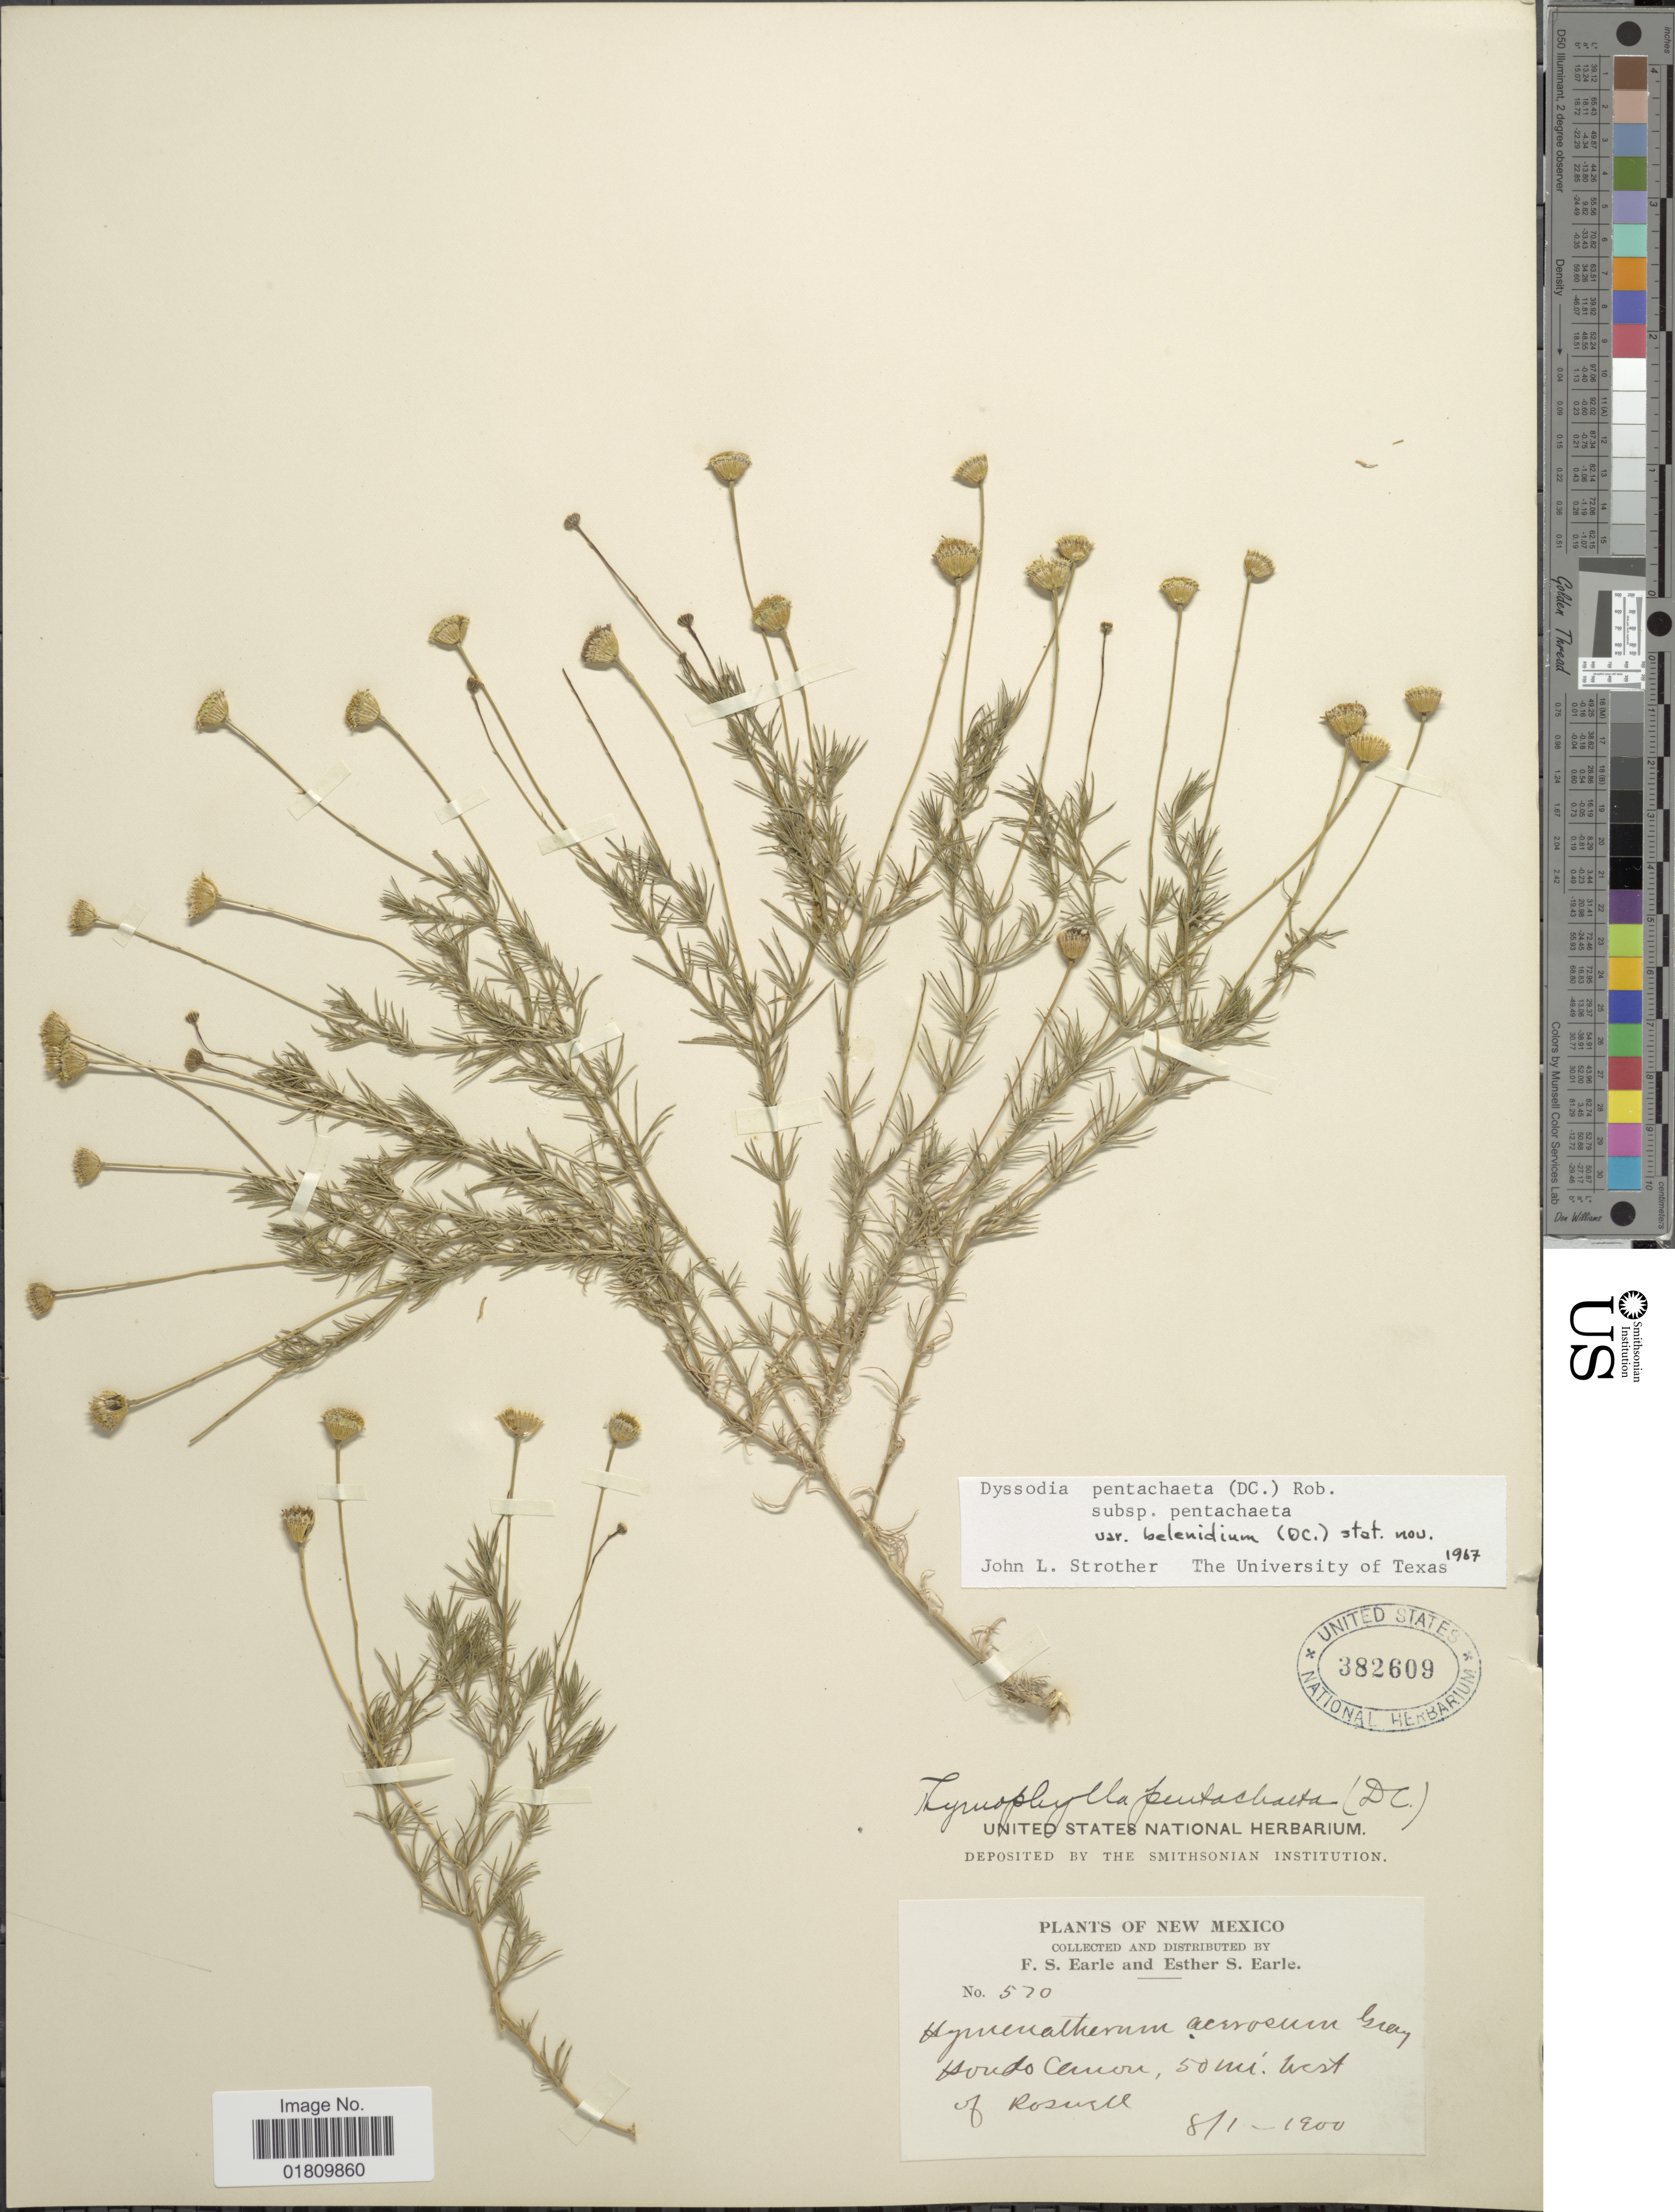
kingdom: Plantae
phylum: Tracheophyta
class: Magnoliopsida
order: Asterales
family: Asteraceae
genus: Thymophylla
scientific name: Thymophylla pentachaeta var. belenidium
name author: (DC.) Strother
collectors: F. S. Earle & E. S. Earle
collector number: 570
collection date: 1900-08-01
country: United States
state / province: New Mexico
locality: Hondo Cañon, 50 mi. west of Roswell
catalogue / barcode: US 382609